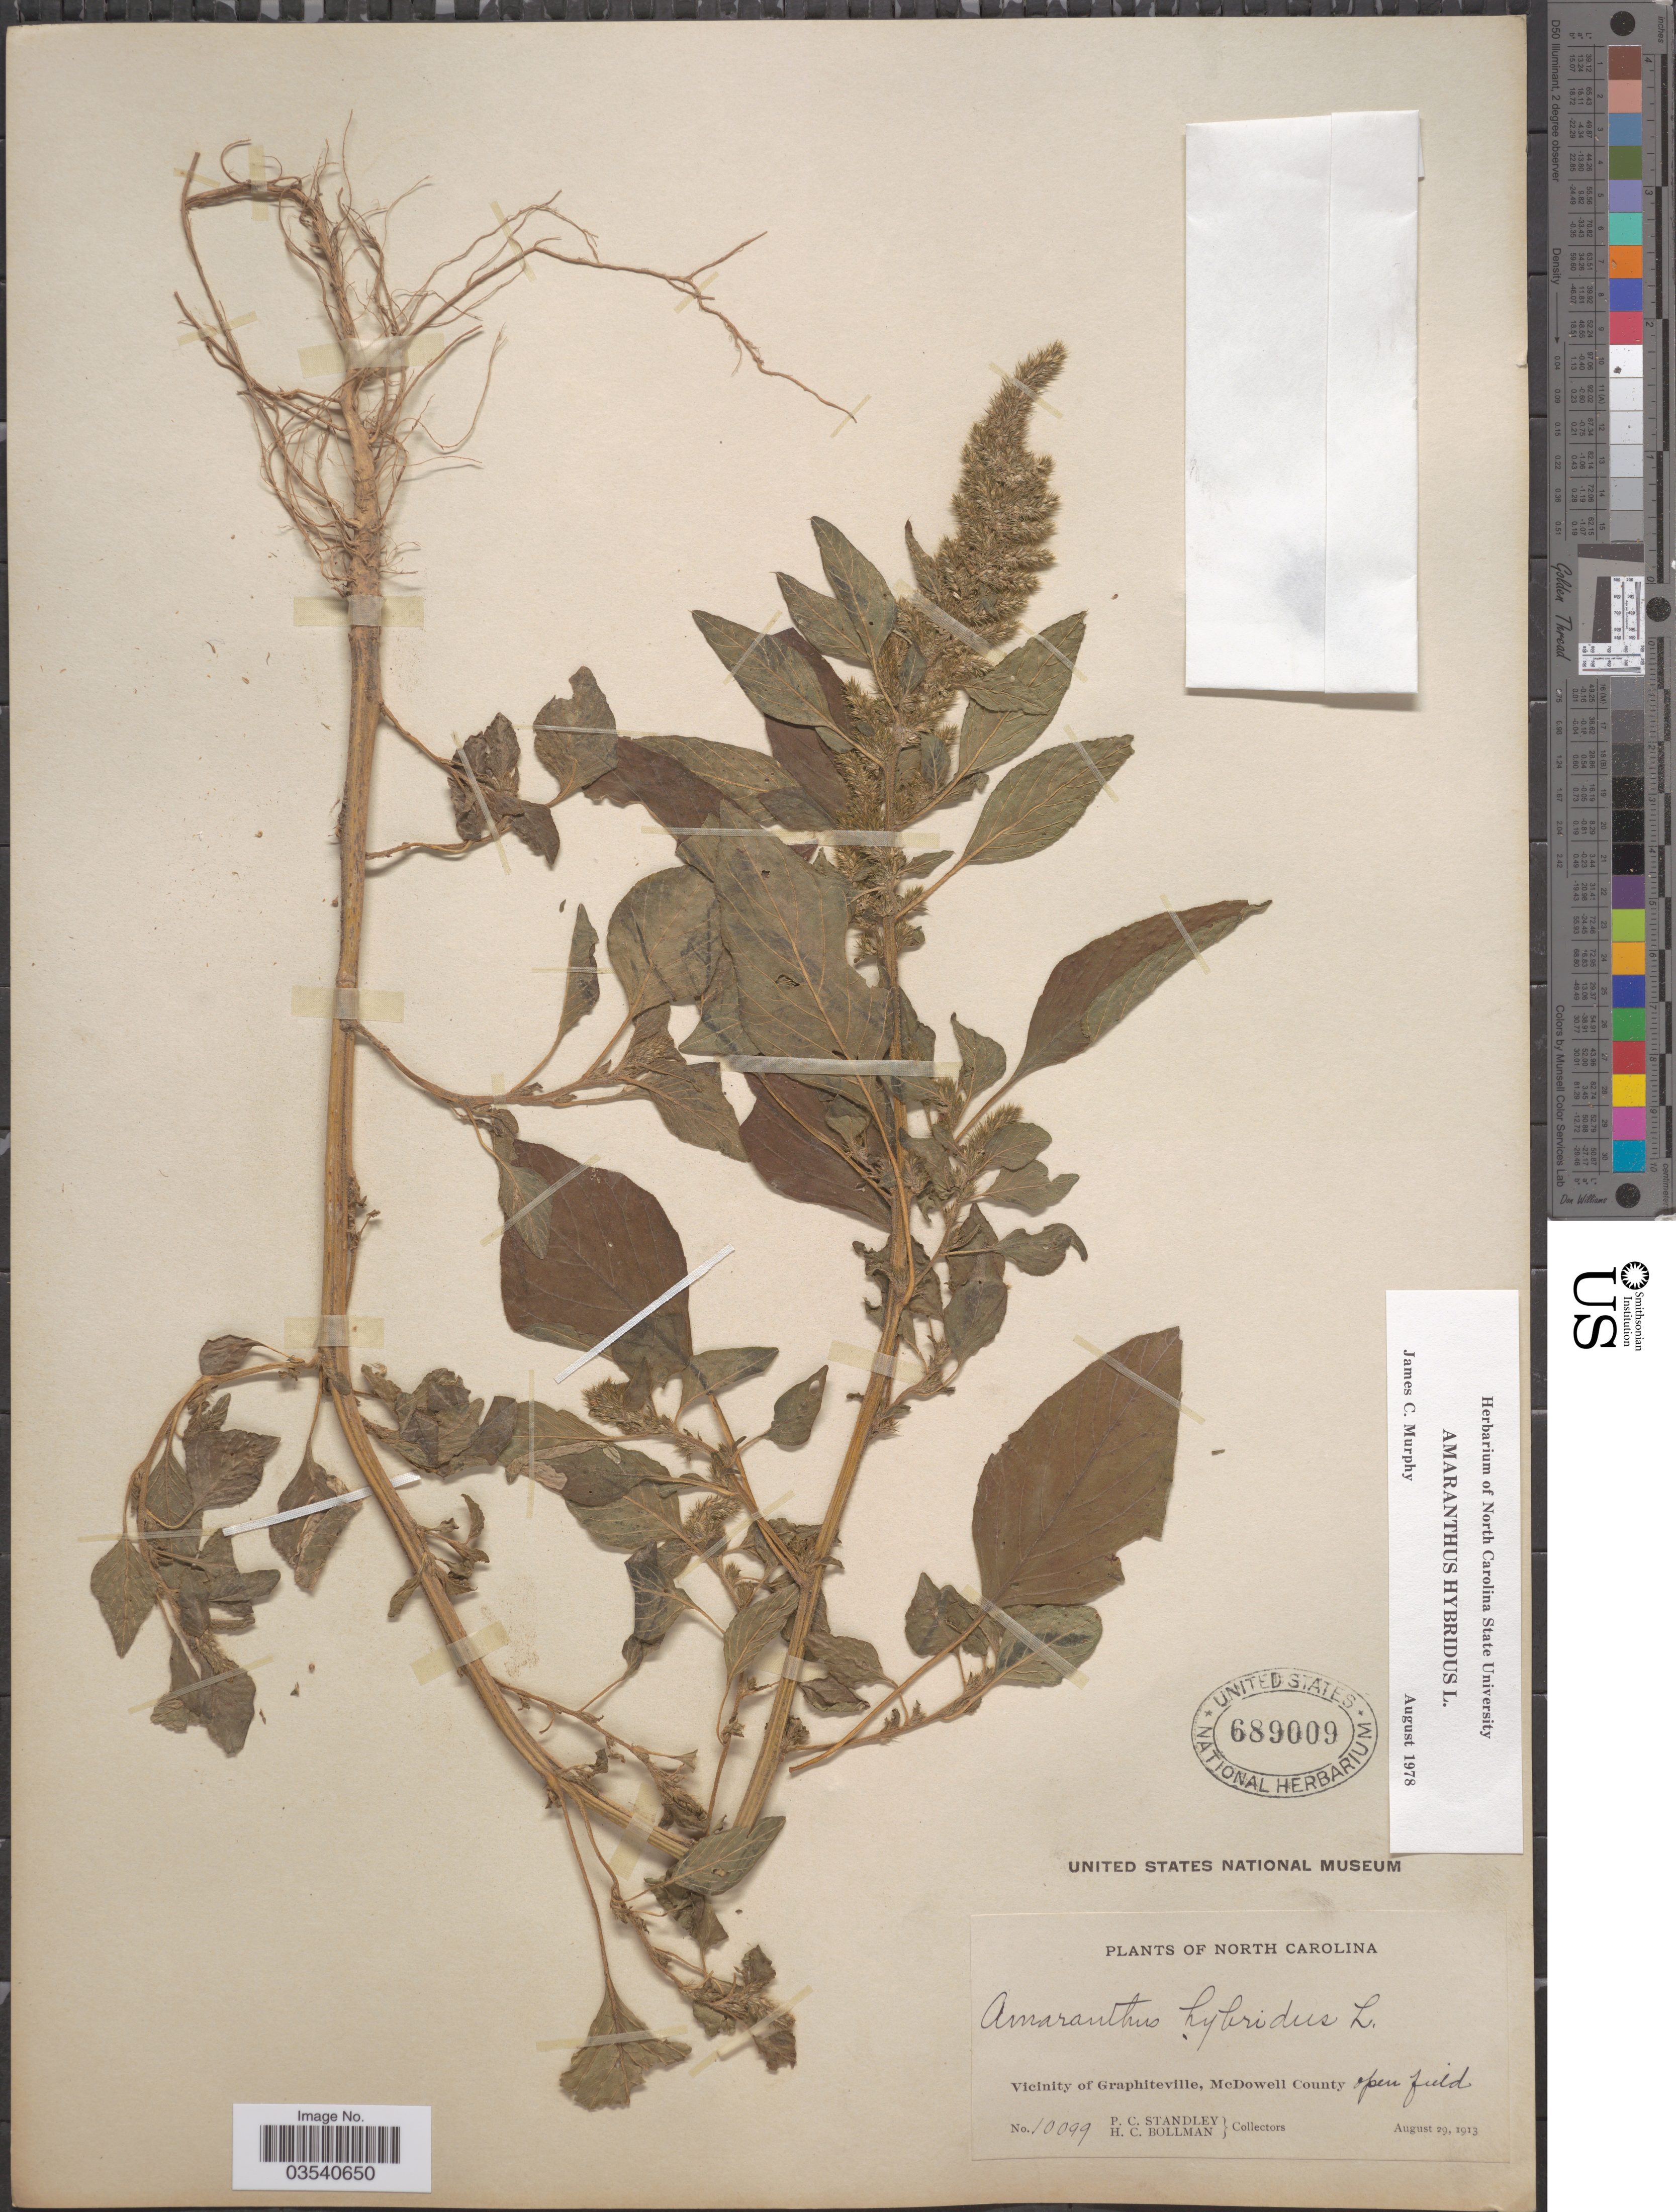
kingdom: Plantae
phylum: Tracheophyta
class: Magnoliopsida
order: Caryophyllales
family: Amaranthaceae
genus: Amaranthus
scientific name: Amaranthus hybridus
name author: L.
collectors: P. C. Standley & H. C. Bollman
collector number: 10099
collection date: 1913-08-29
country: United States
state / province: North Carolina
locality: Vicinity of Graphiteville, McDowell County.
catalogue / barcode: US 689009